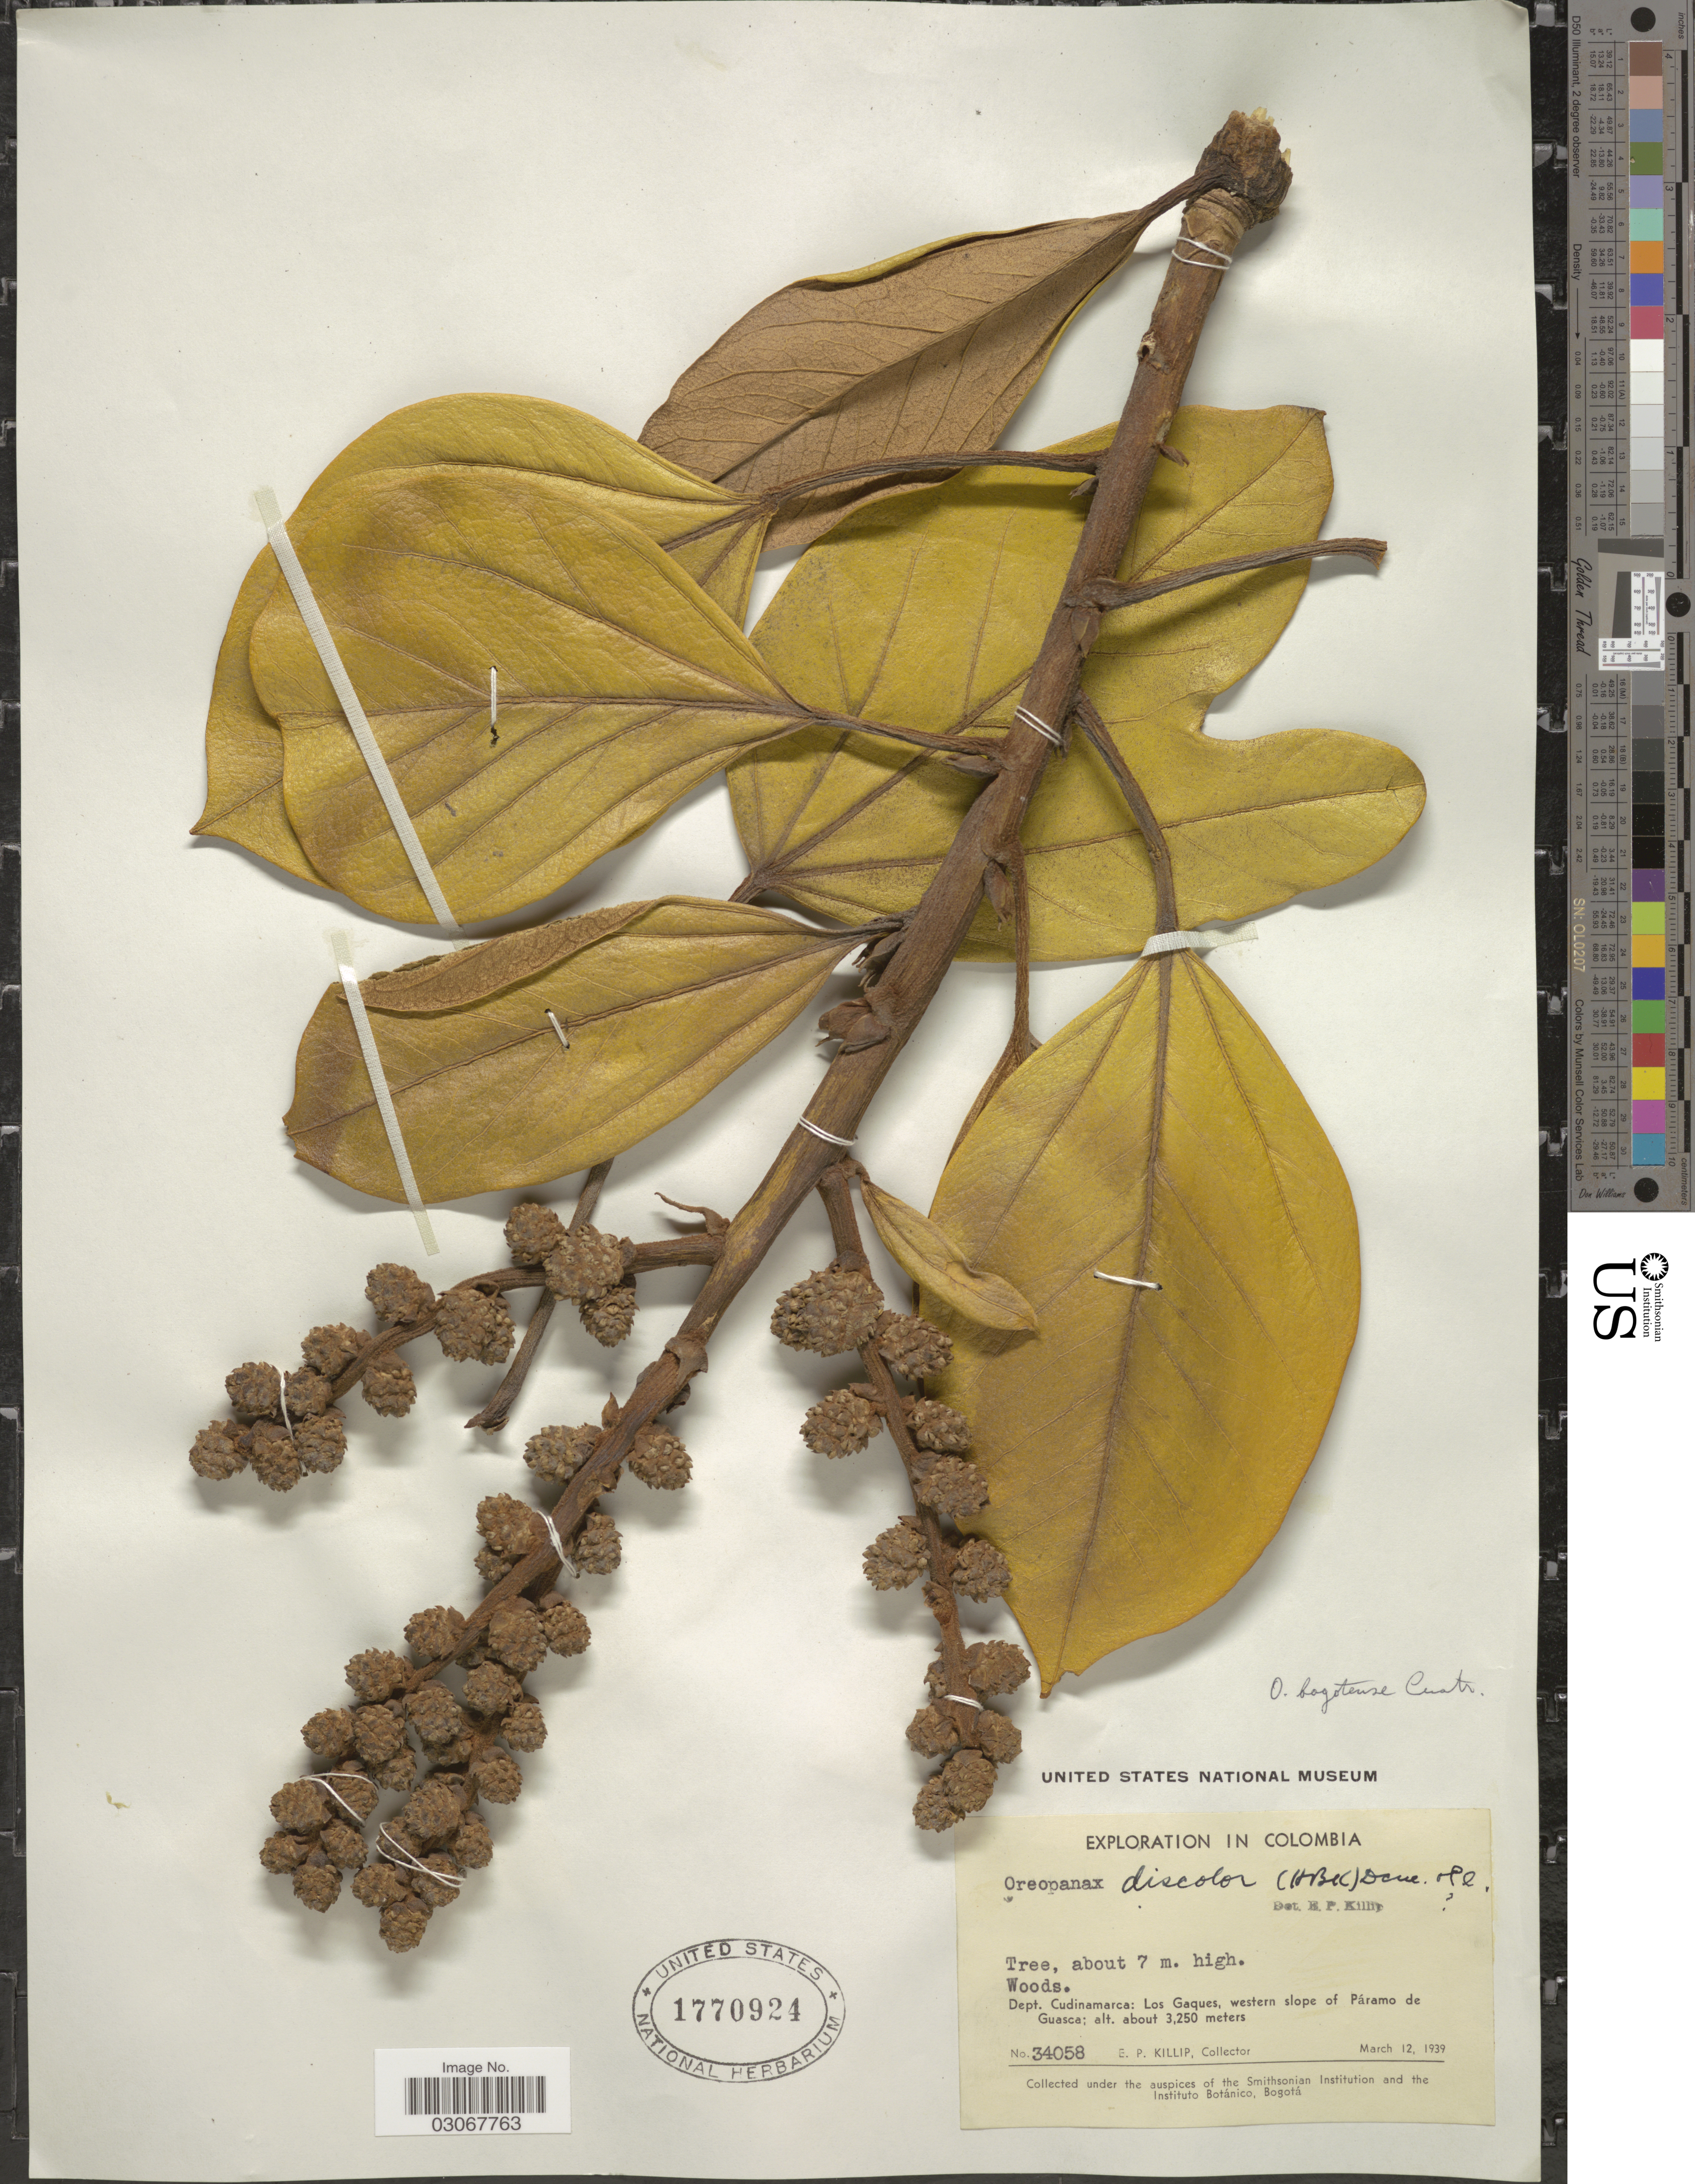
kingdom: Plantae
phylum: Tracheophyta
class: Magnoliopsida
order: Apiales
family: Araliaceae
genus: Oreopanax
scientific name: Oreopanax bogotense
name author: Cuatrec.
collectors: E. P. Killip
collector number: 34058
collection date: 1939-03-12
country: Colombia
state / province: Cundinamarca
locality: Dept. Cundinamarca: Los Gaques, western slope of Páramo de Guasca.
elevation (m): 3250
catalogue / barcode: US 1770924